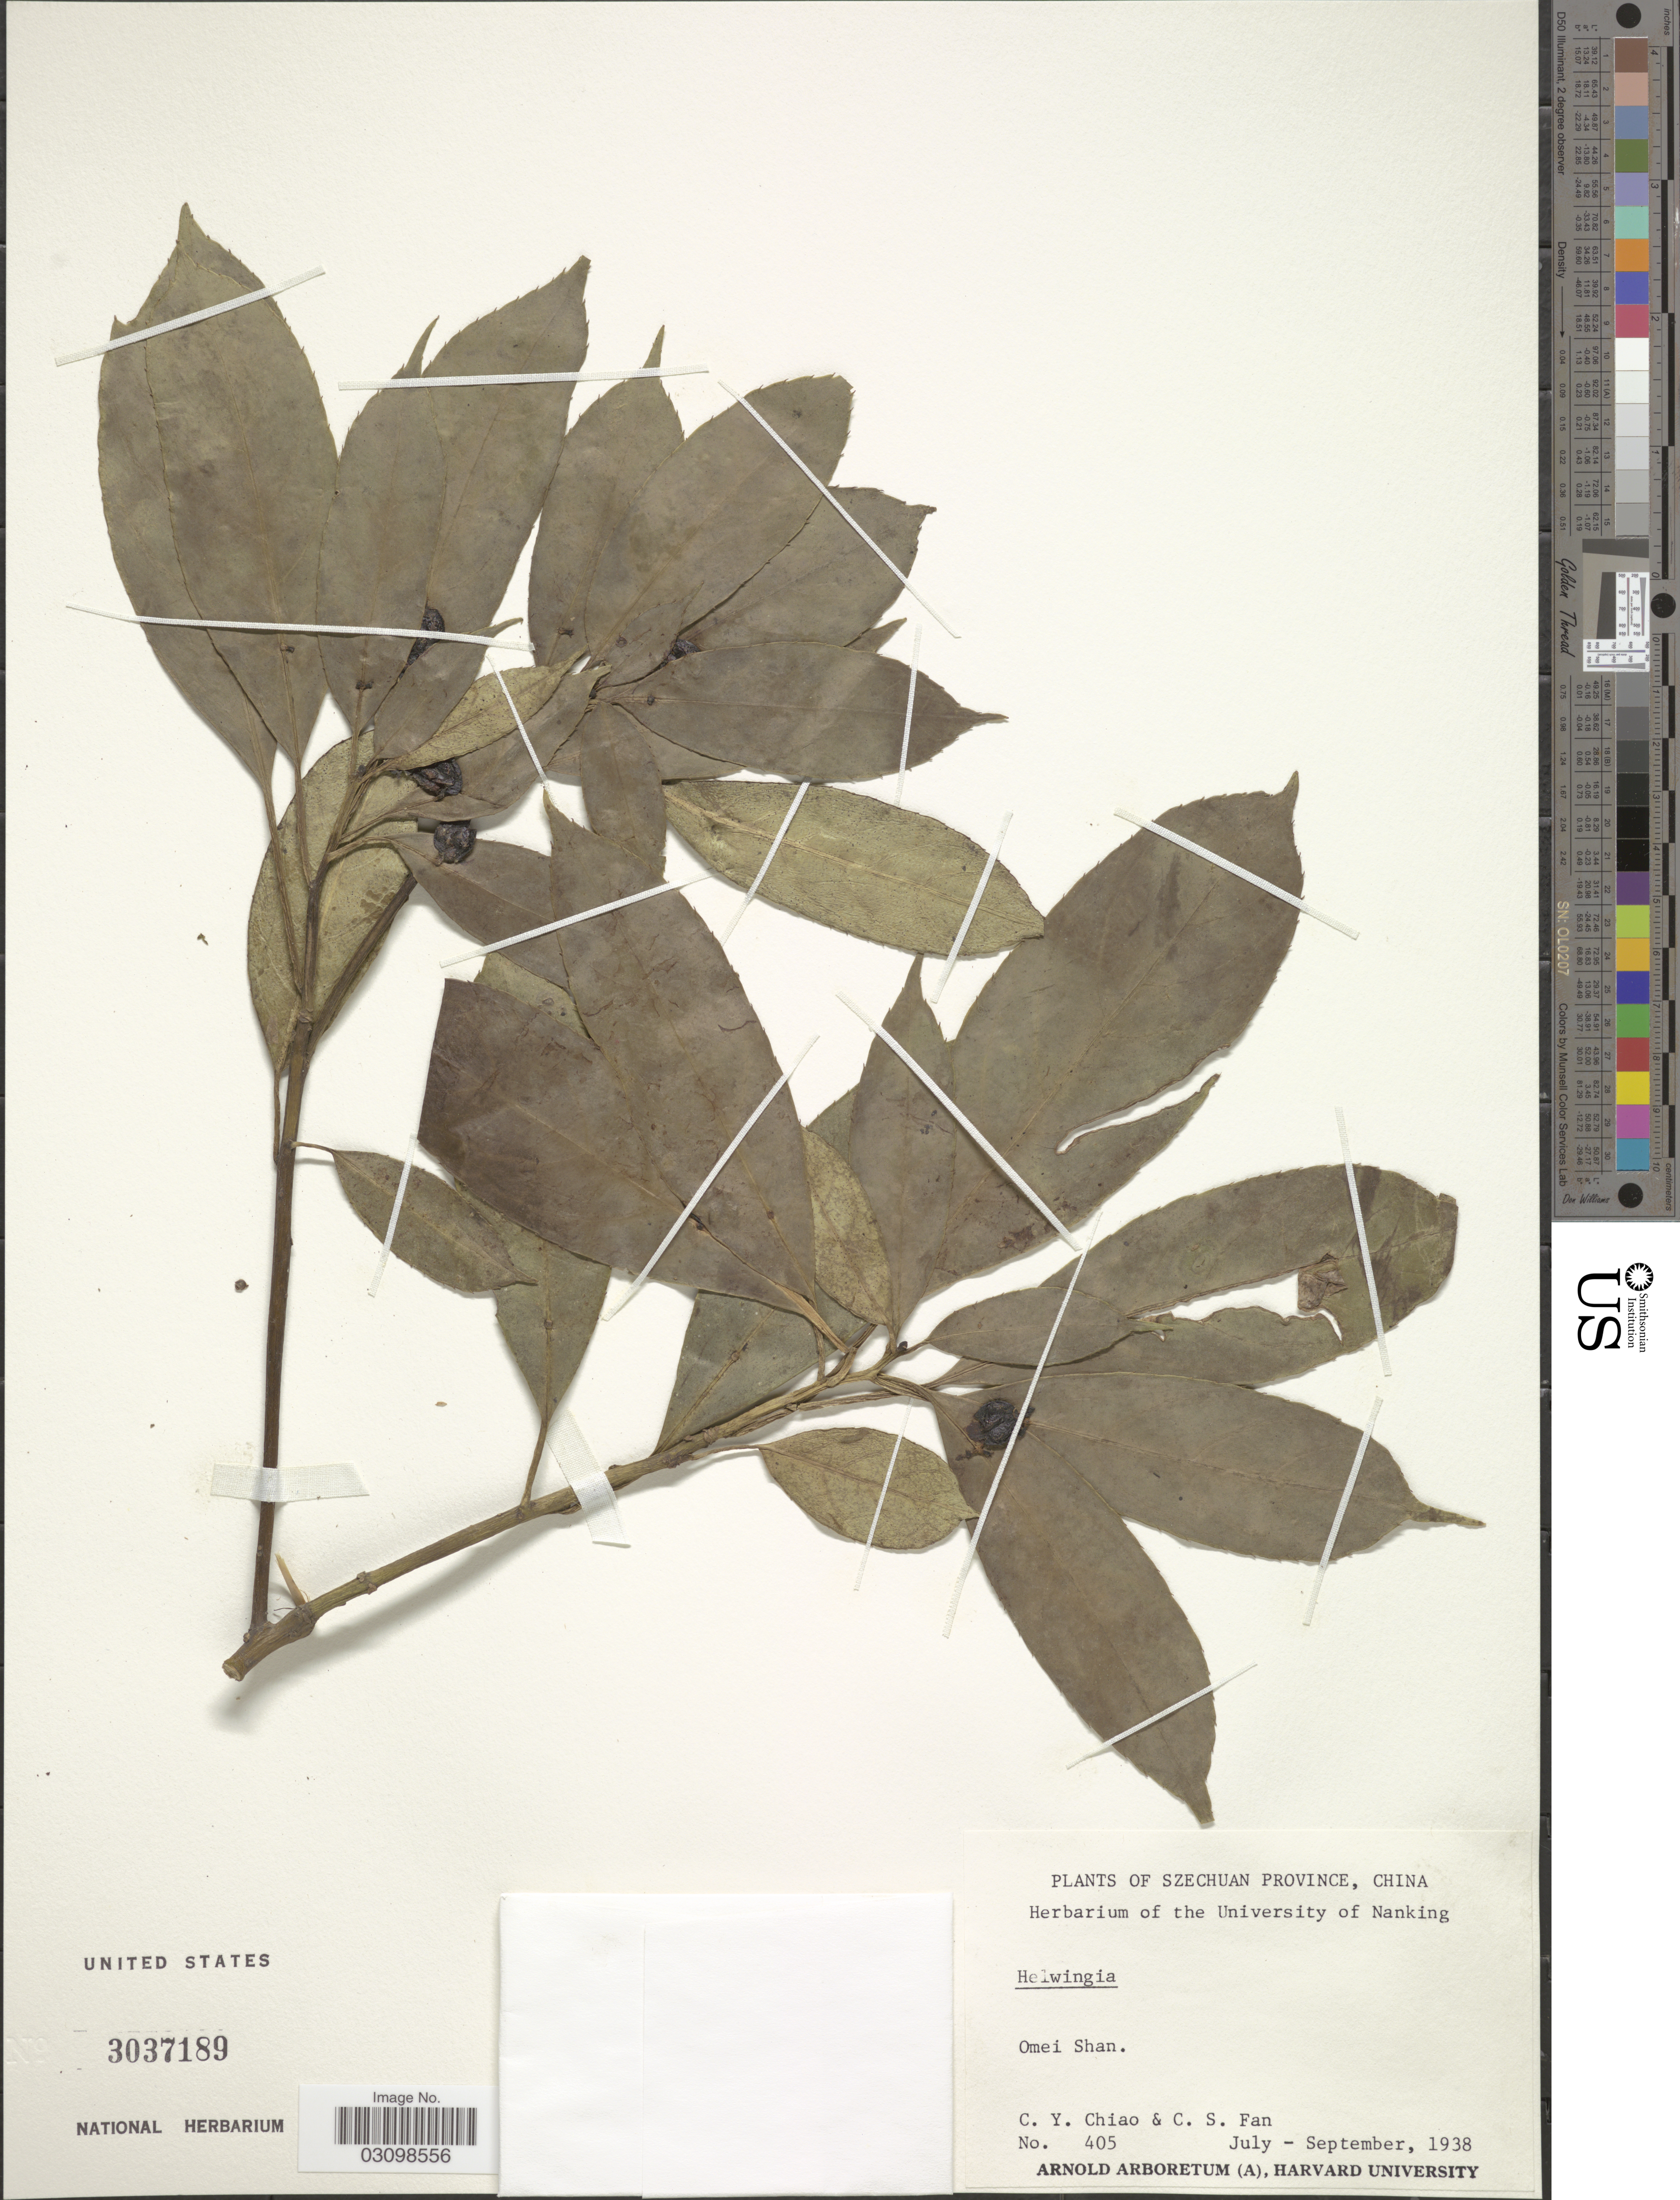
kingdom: Plantae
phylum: Tracheophyta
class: Magnoliopsida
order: Aquifoliales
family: Helwingiaceae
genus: Helwingia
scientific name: Helwingia sp.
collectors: C. Y. Chiao & C. S. Fan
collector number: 405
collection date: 1938-07/1938-09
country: China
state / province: Sichuan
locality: Szechuan Province, Omei Shan.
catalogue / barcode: US 3037189